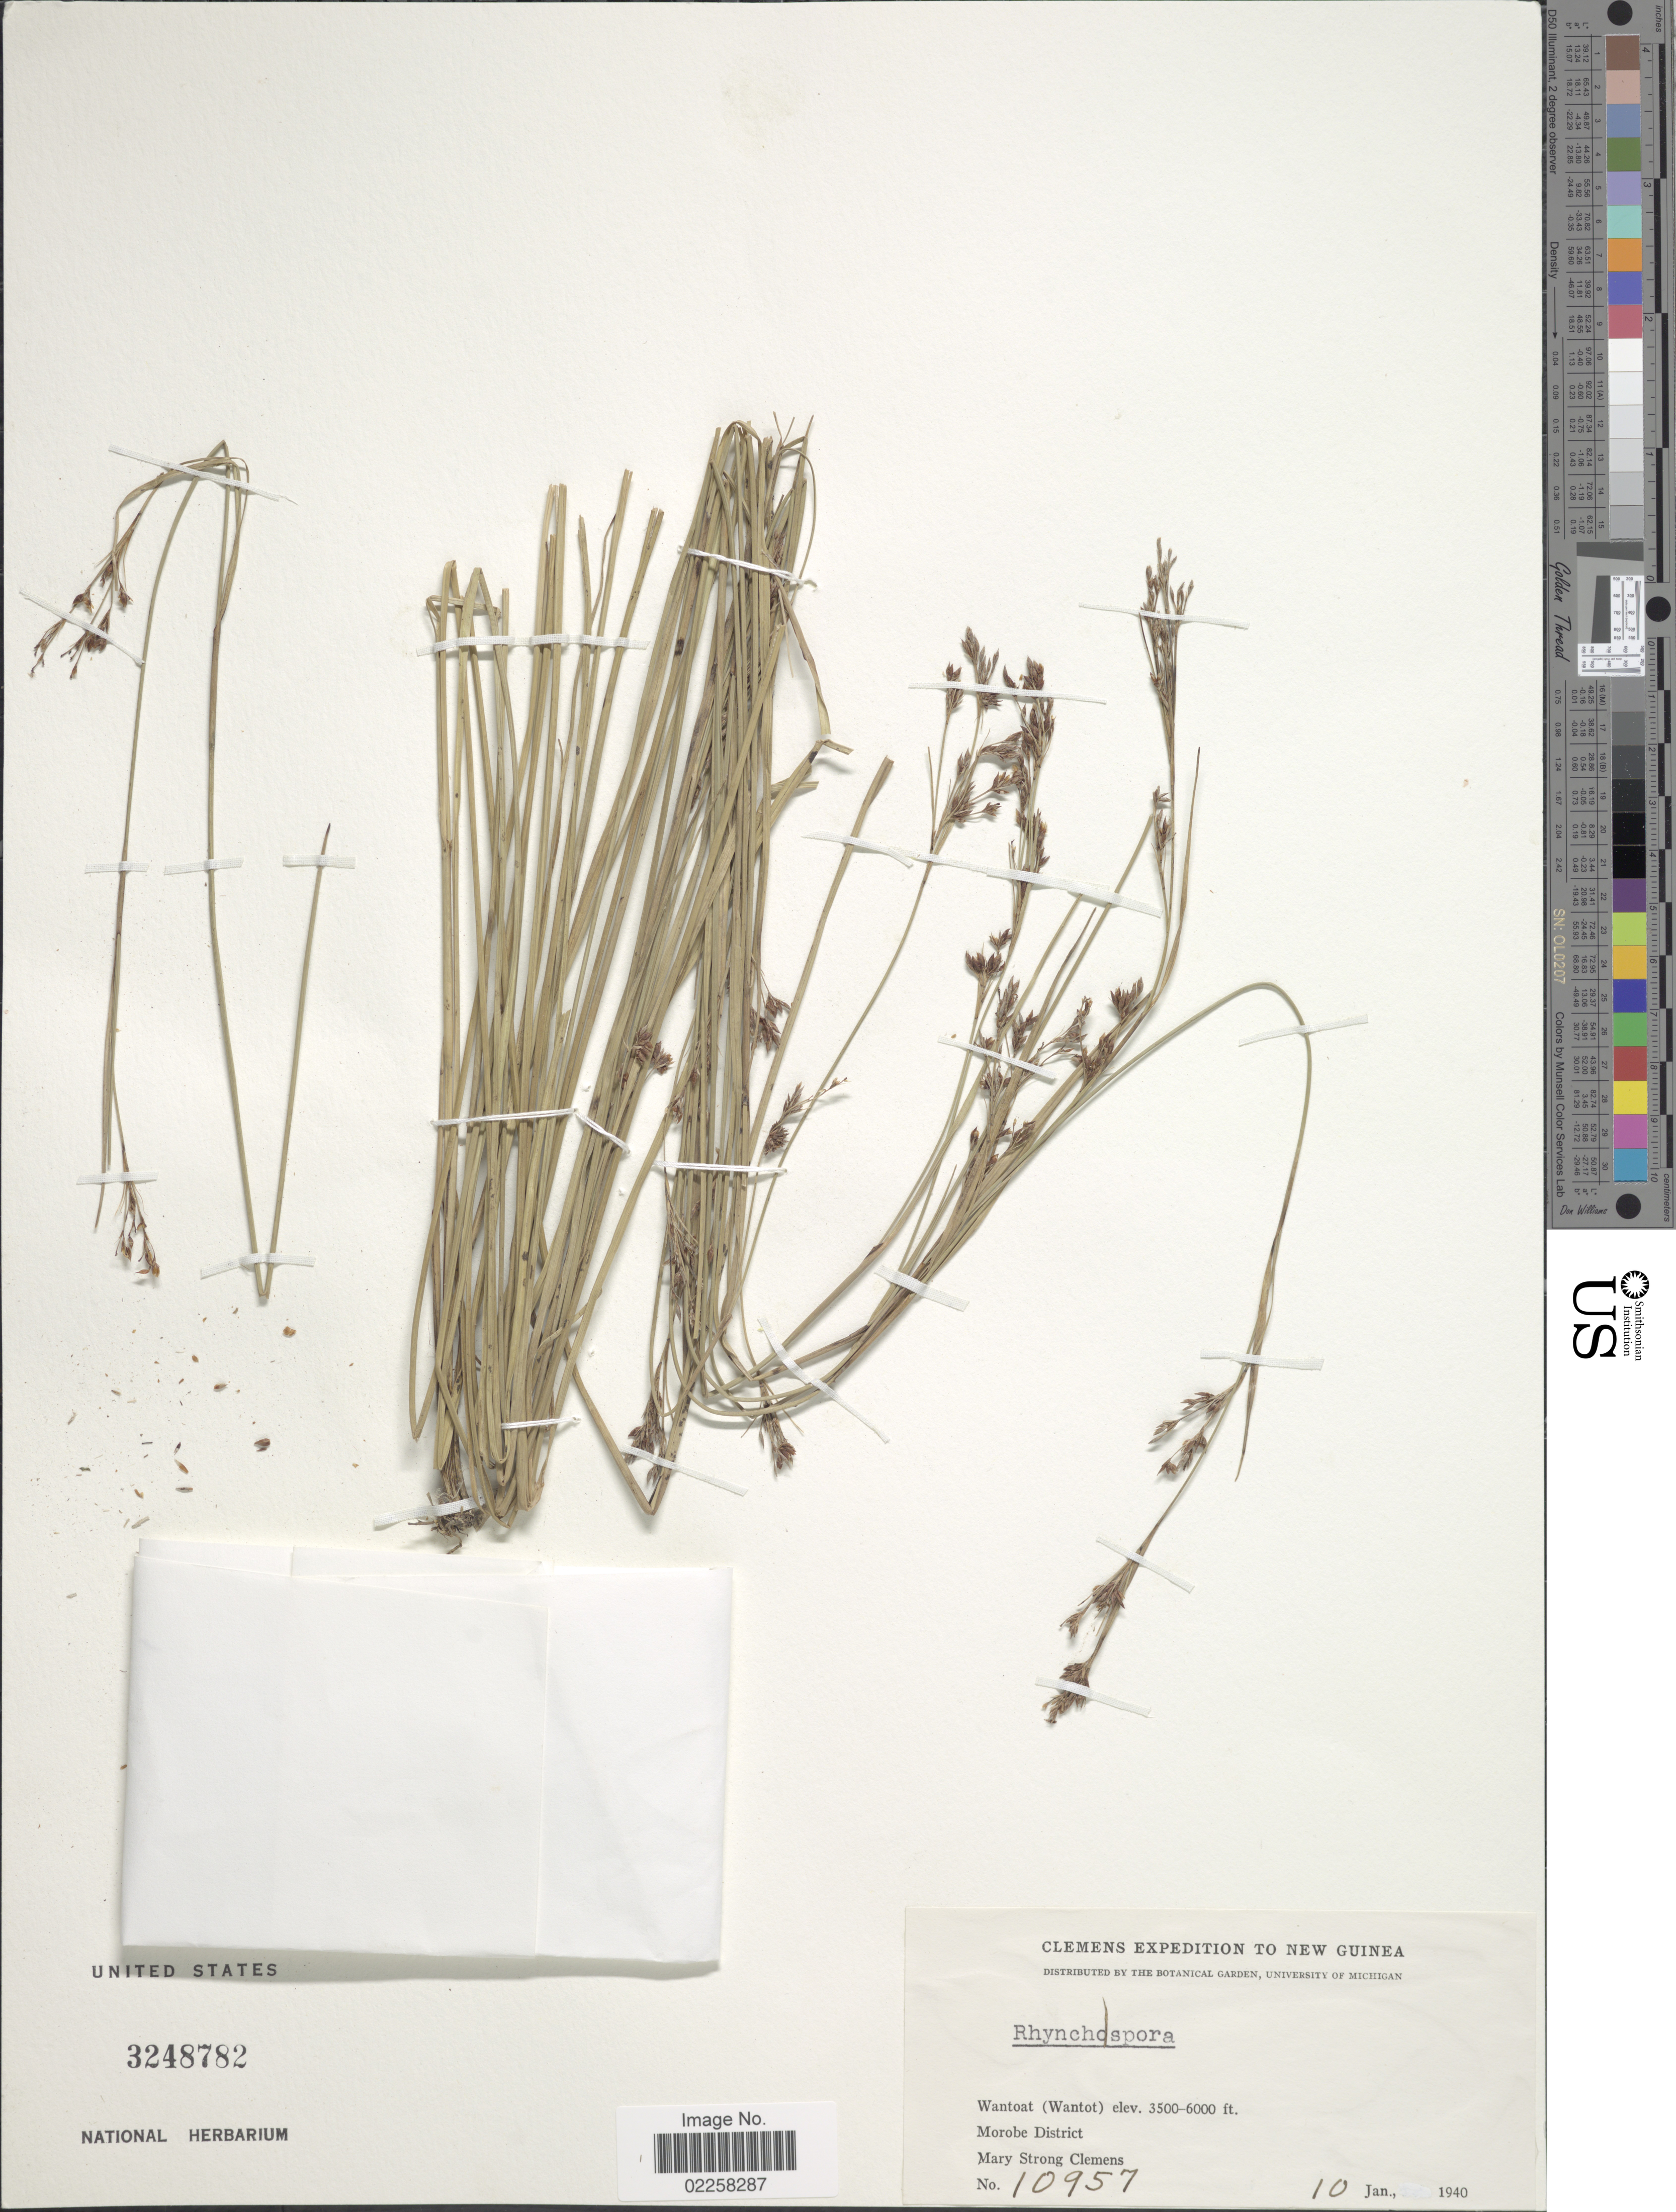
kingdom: Plantae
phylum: Tracheophyta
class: Liliopsida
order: Poales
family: Cyperaceae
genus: Rhynchospora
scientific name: Rhynchospora sp.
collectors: M. S. Clemens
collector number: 10957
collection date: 1940-01-10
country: Papua New Guinea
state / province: Morobe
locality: New Guinea, Wantoat (Wantot) Morobe District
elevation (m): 1067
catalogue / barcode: US 3248782